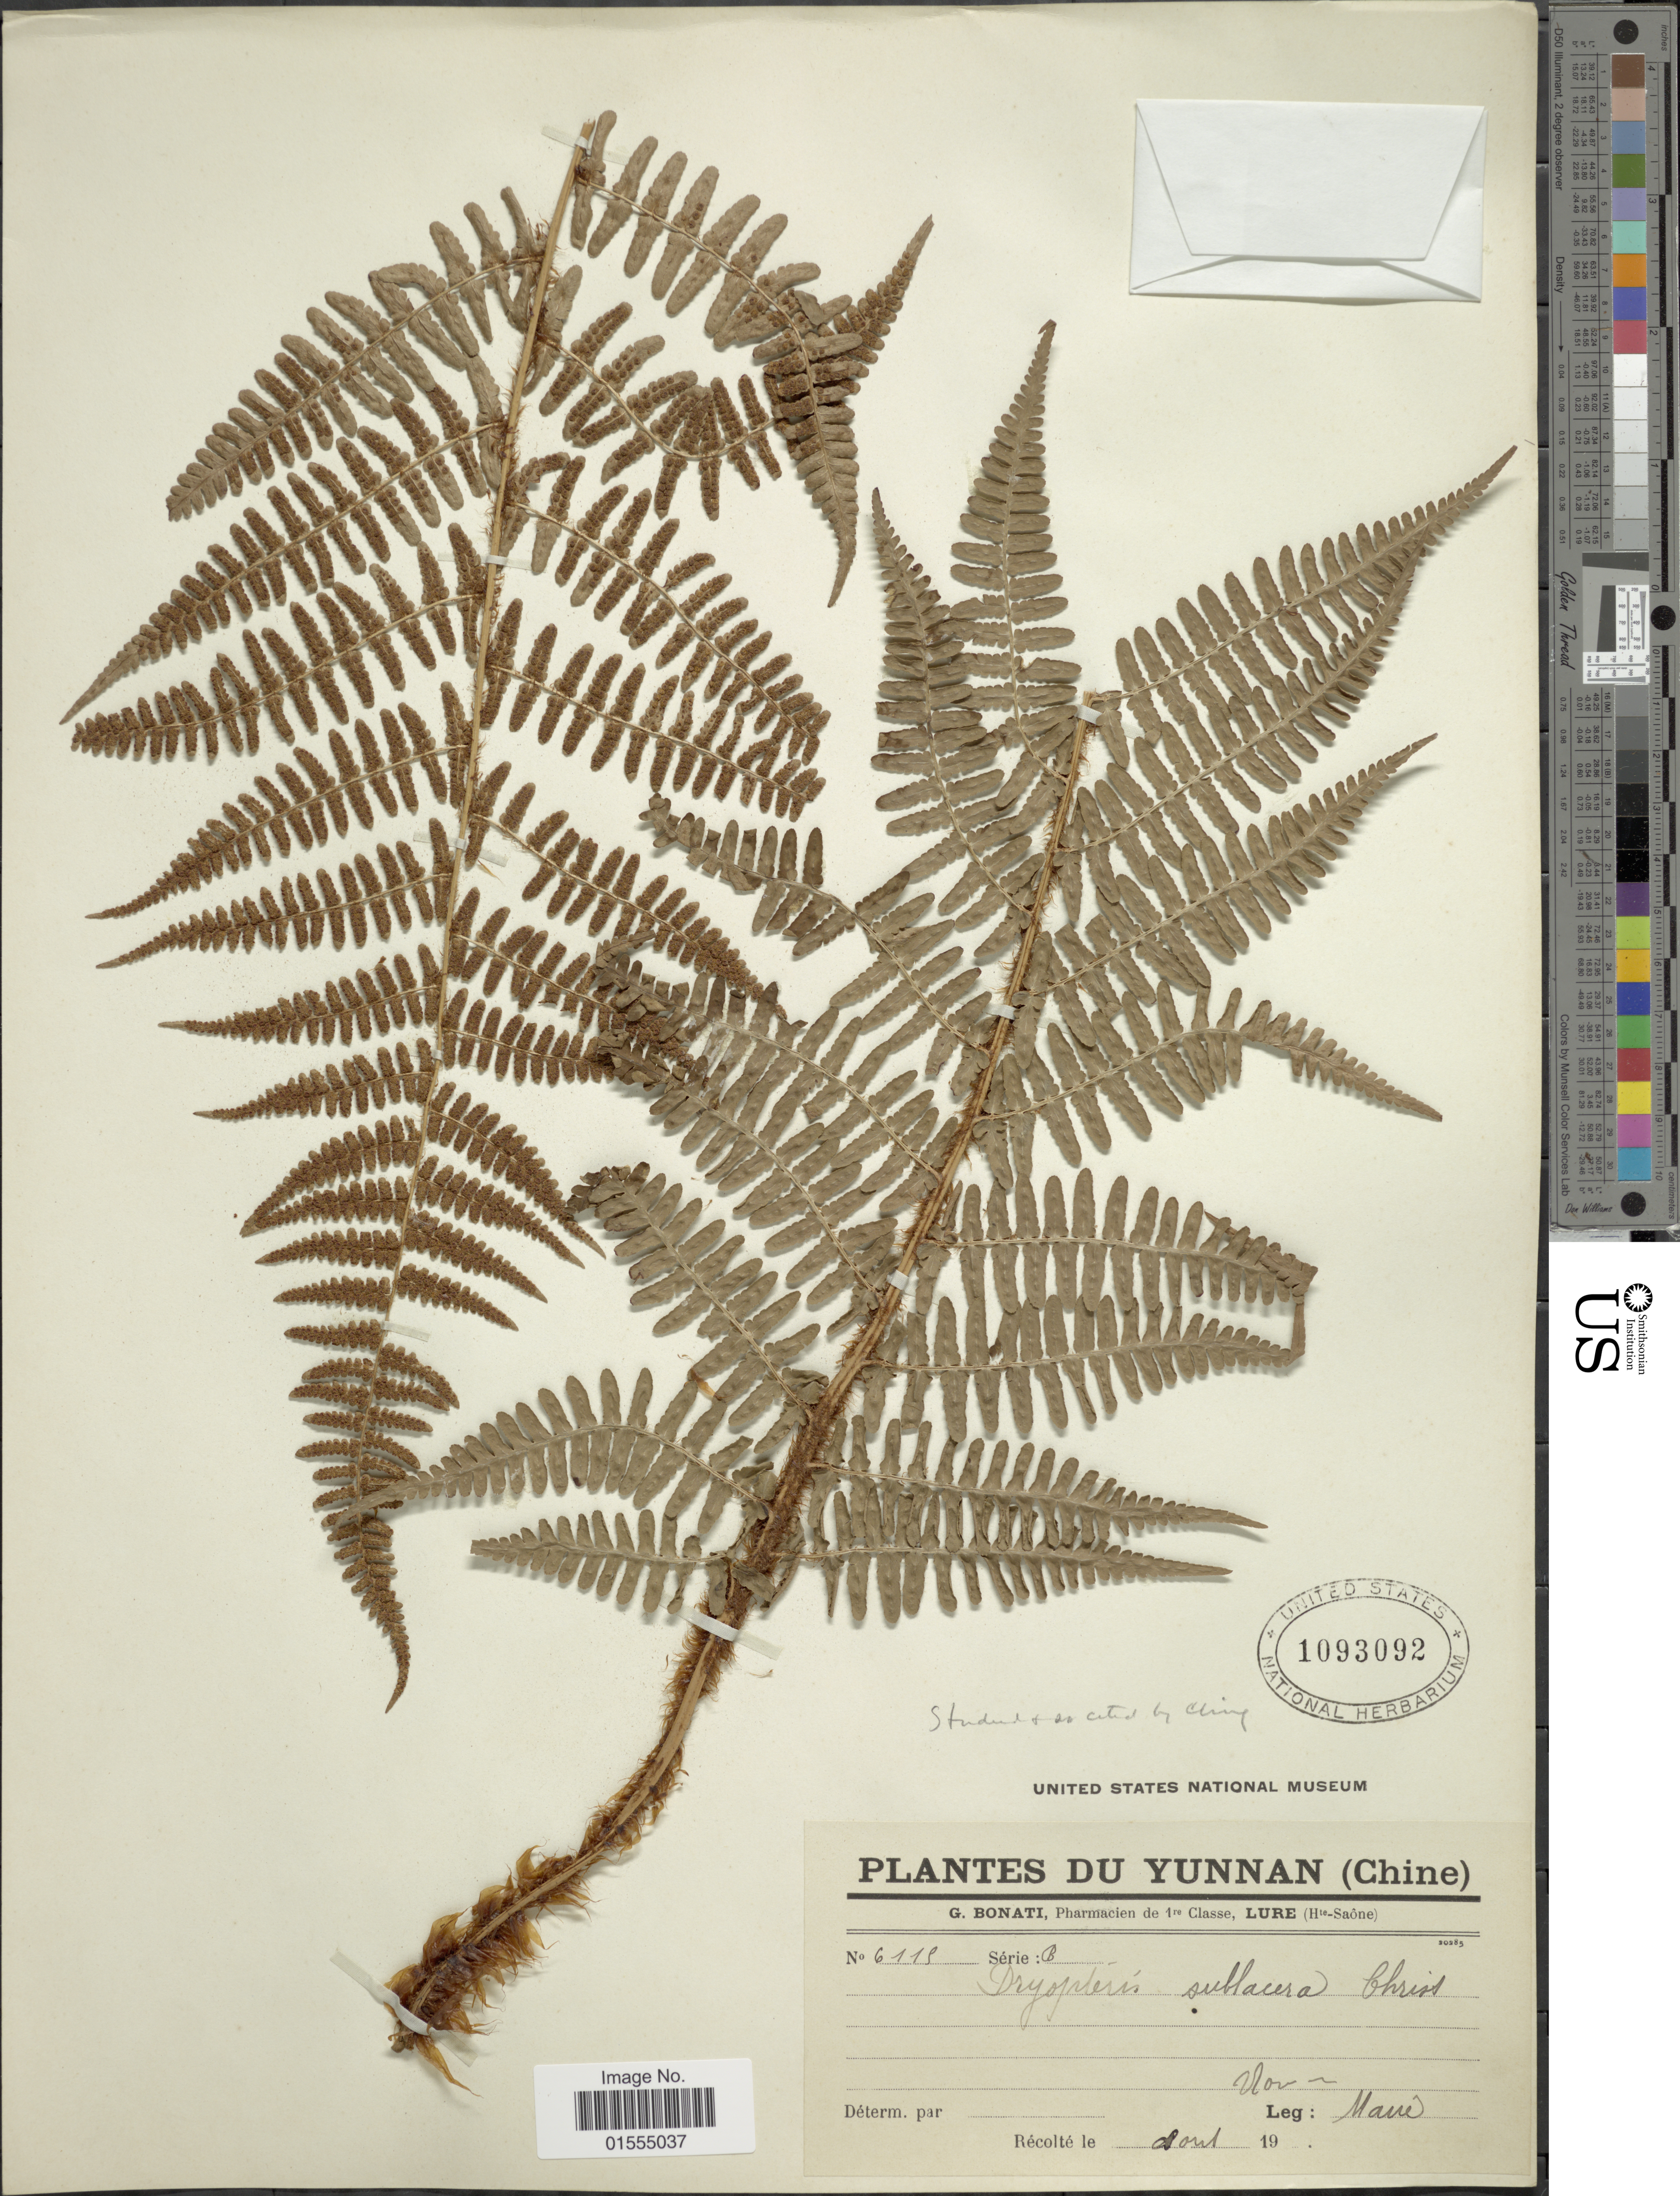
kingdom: Plantae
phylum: Tracheophyta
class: Polypodiopsida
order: Polypodiales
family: Dryopteridaceae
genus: Dryopteris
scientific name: Dryopteris sublacera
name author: Christ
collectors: Maire, --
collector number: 6115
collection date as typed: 19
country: China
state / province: Yunnan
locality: Yunnan (Chine)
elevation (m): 2600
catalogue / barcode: US 1093092